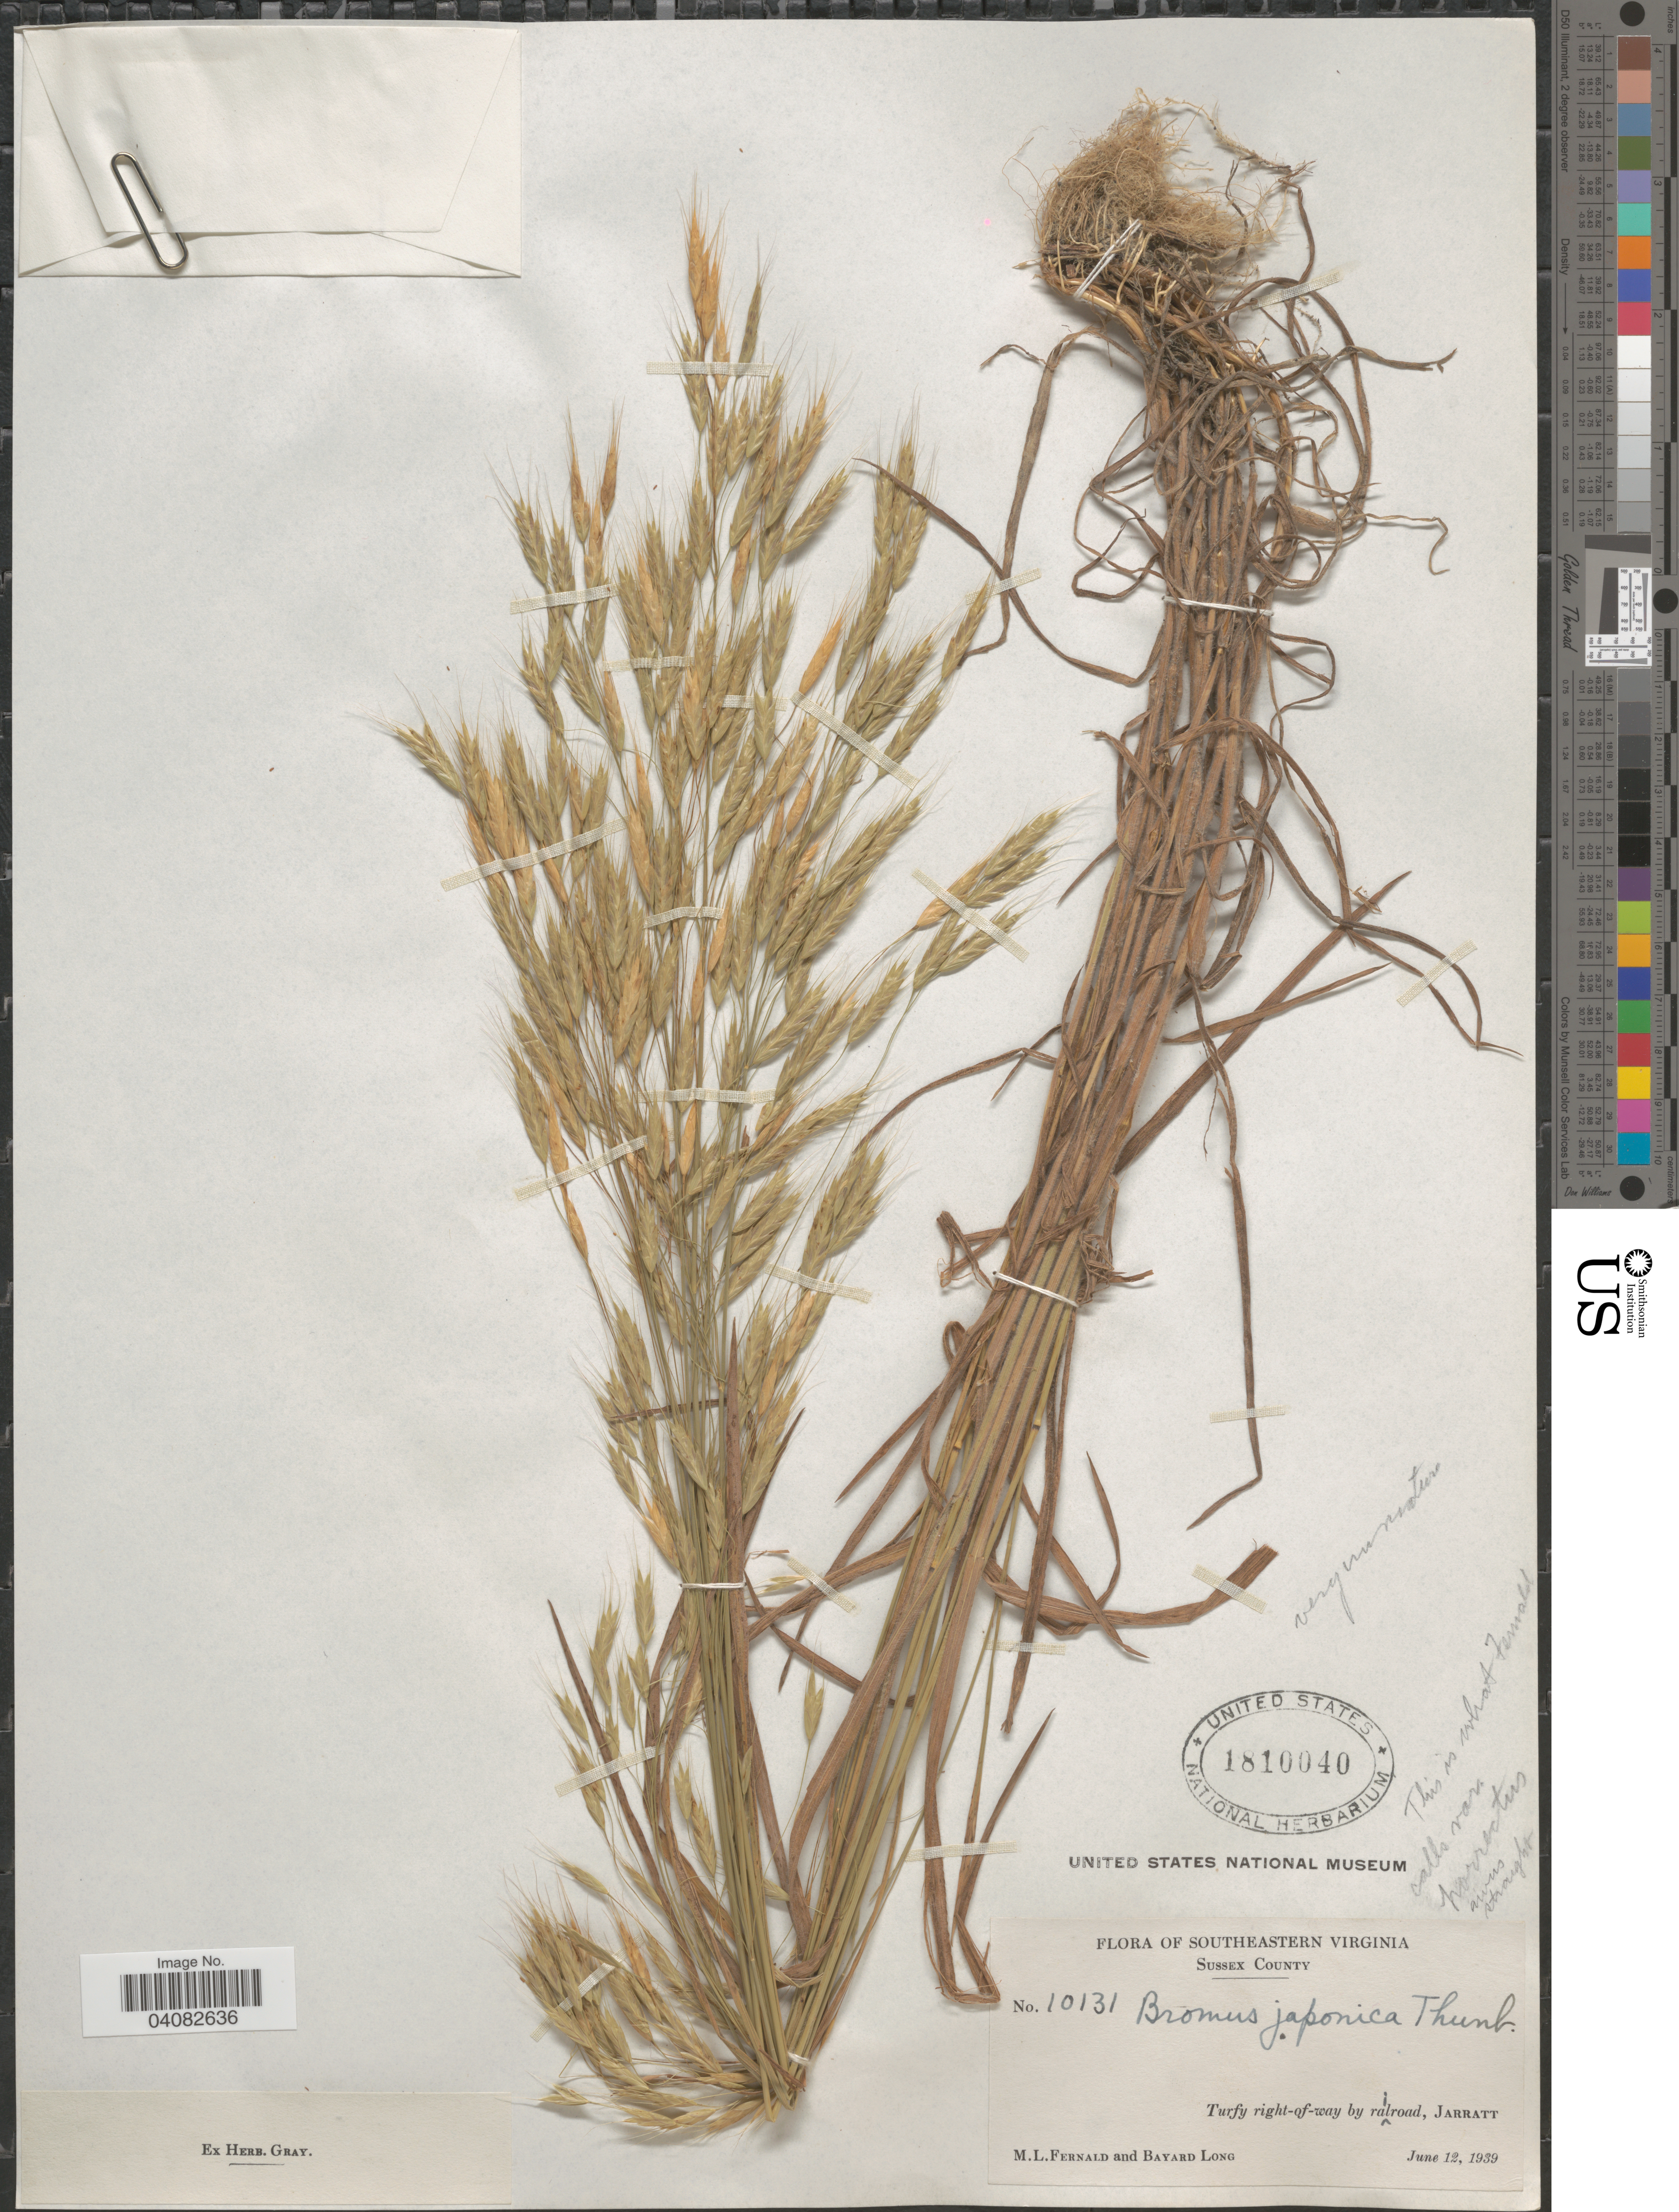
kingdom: Plantae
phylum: Tracheophyta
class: Liliopsida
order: Poales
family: Poaceae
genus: Bromus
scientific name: Bromus japonicus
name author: Houtt.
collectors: M. L. Fernald & B. H. Long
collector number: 10131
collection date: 1939-06-12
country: United States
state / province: Virginia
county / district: Sussex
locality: Southeastern Virginia. Sussex County. Turfy right-of-way by railroad, Jarratt.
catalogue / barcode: US 1810040